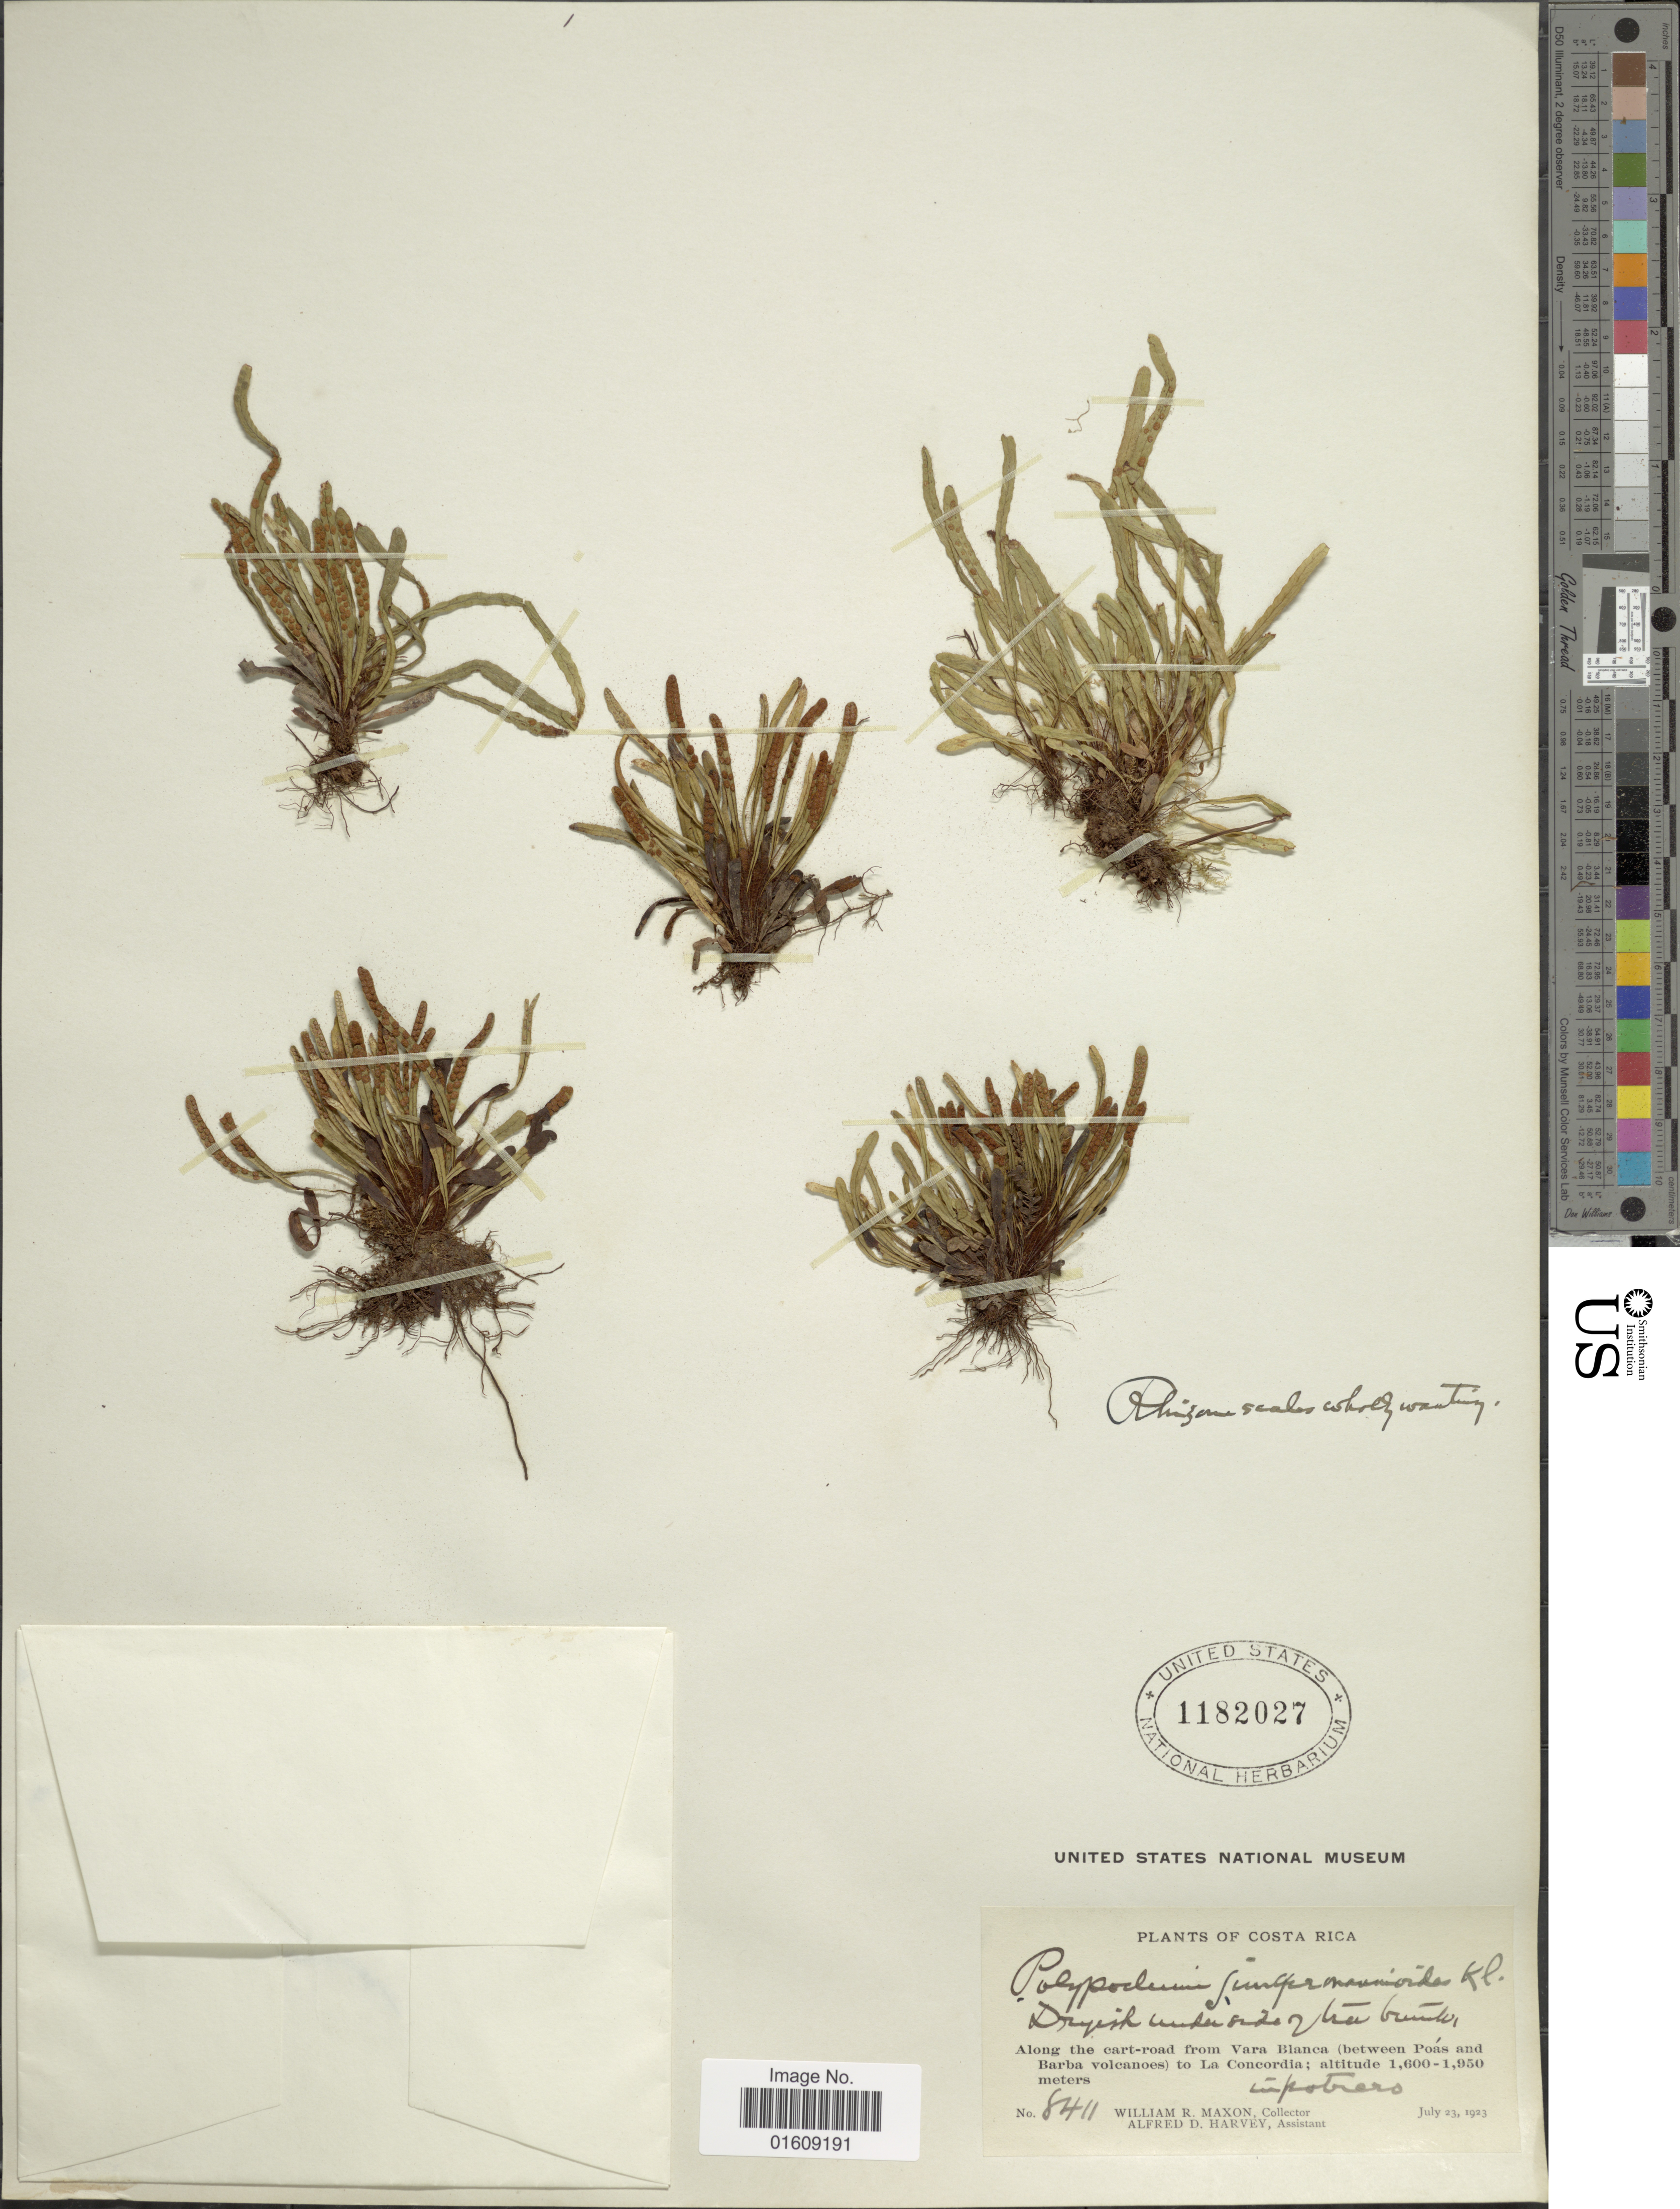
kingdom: Plantae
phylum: Tracheophyta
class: Polypodiopsida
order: Polypodiales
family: Polypodiaceae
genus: Ceradenia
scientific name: Ceradenia jungermannioides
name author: (Klotzsch) L.E. Bishop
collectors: W. R. Maxon & A. D. Harvey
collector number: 8411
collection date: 1923-07-23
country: Costa Rica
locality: Costa Rica, along the cart-road from Vara Blanca (between Poás and Barba volcanoes) to La Concordia.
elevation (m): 1600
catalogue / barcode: US 1182027